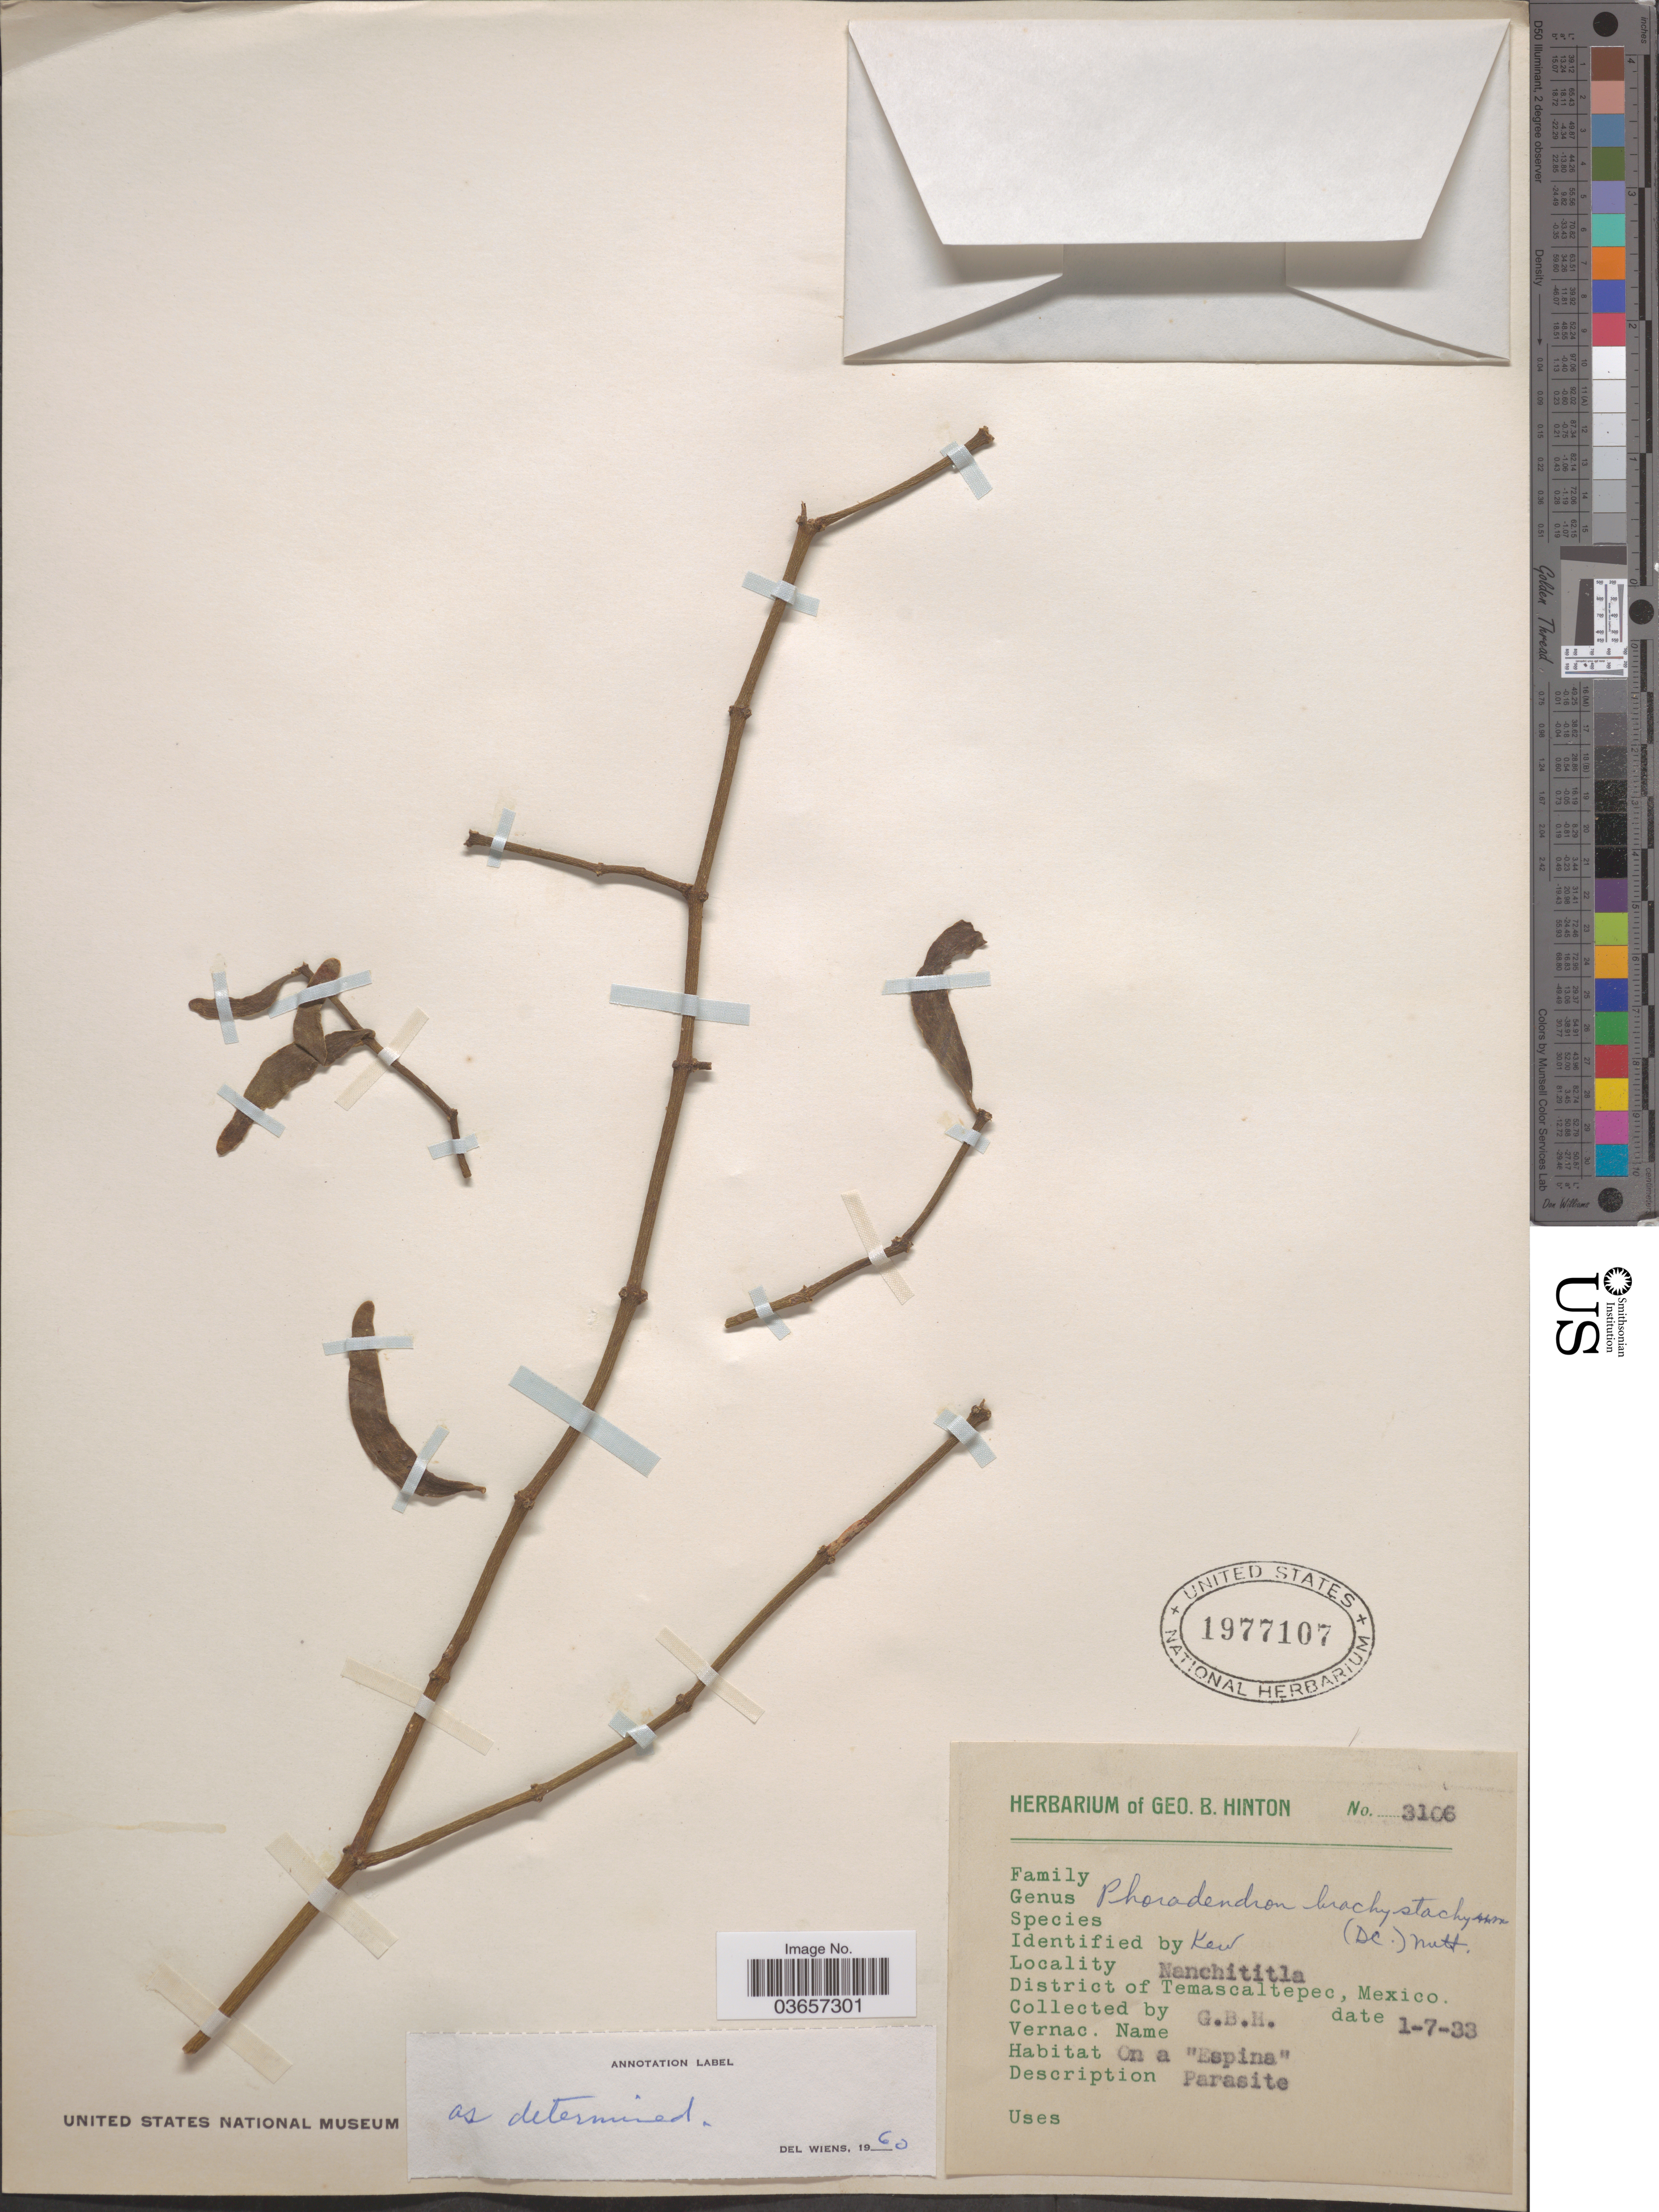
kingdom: Plantae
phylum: Tracheophyta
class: Magnoliopsida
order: Santalales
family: Viscaceae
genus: Phoradendron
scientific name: Phoradendron brachystachyum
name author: (DC.) Oliv.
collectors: G. B. Hinton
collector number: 3106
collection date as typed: Transcribed d/m/y: 1/7/33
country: Mexico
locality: Nanchititla. District of Temascaltepec.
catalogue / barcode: US 1977107